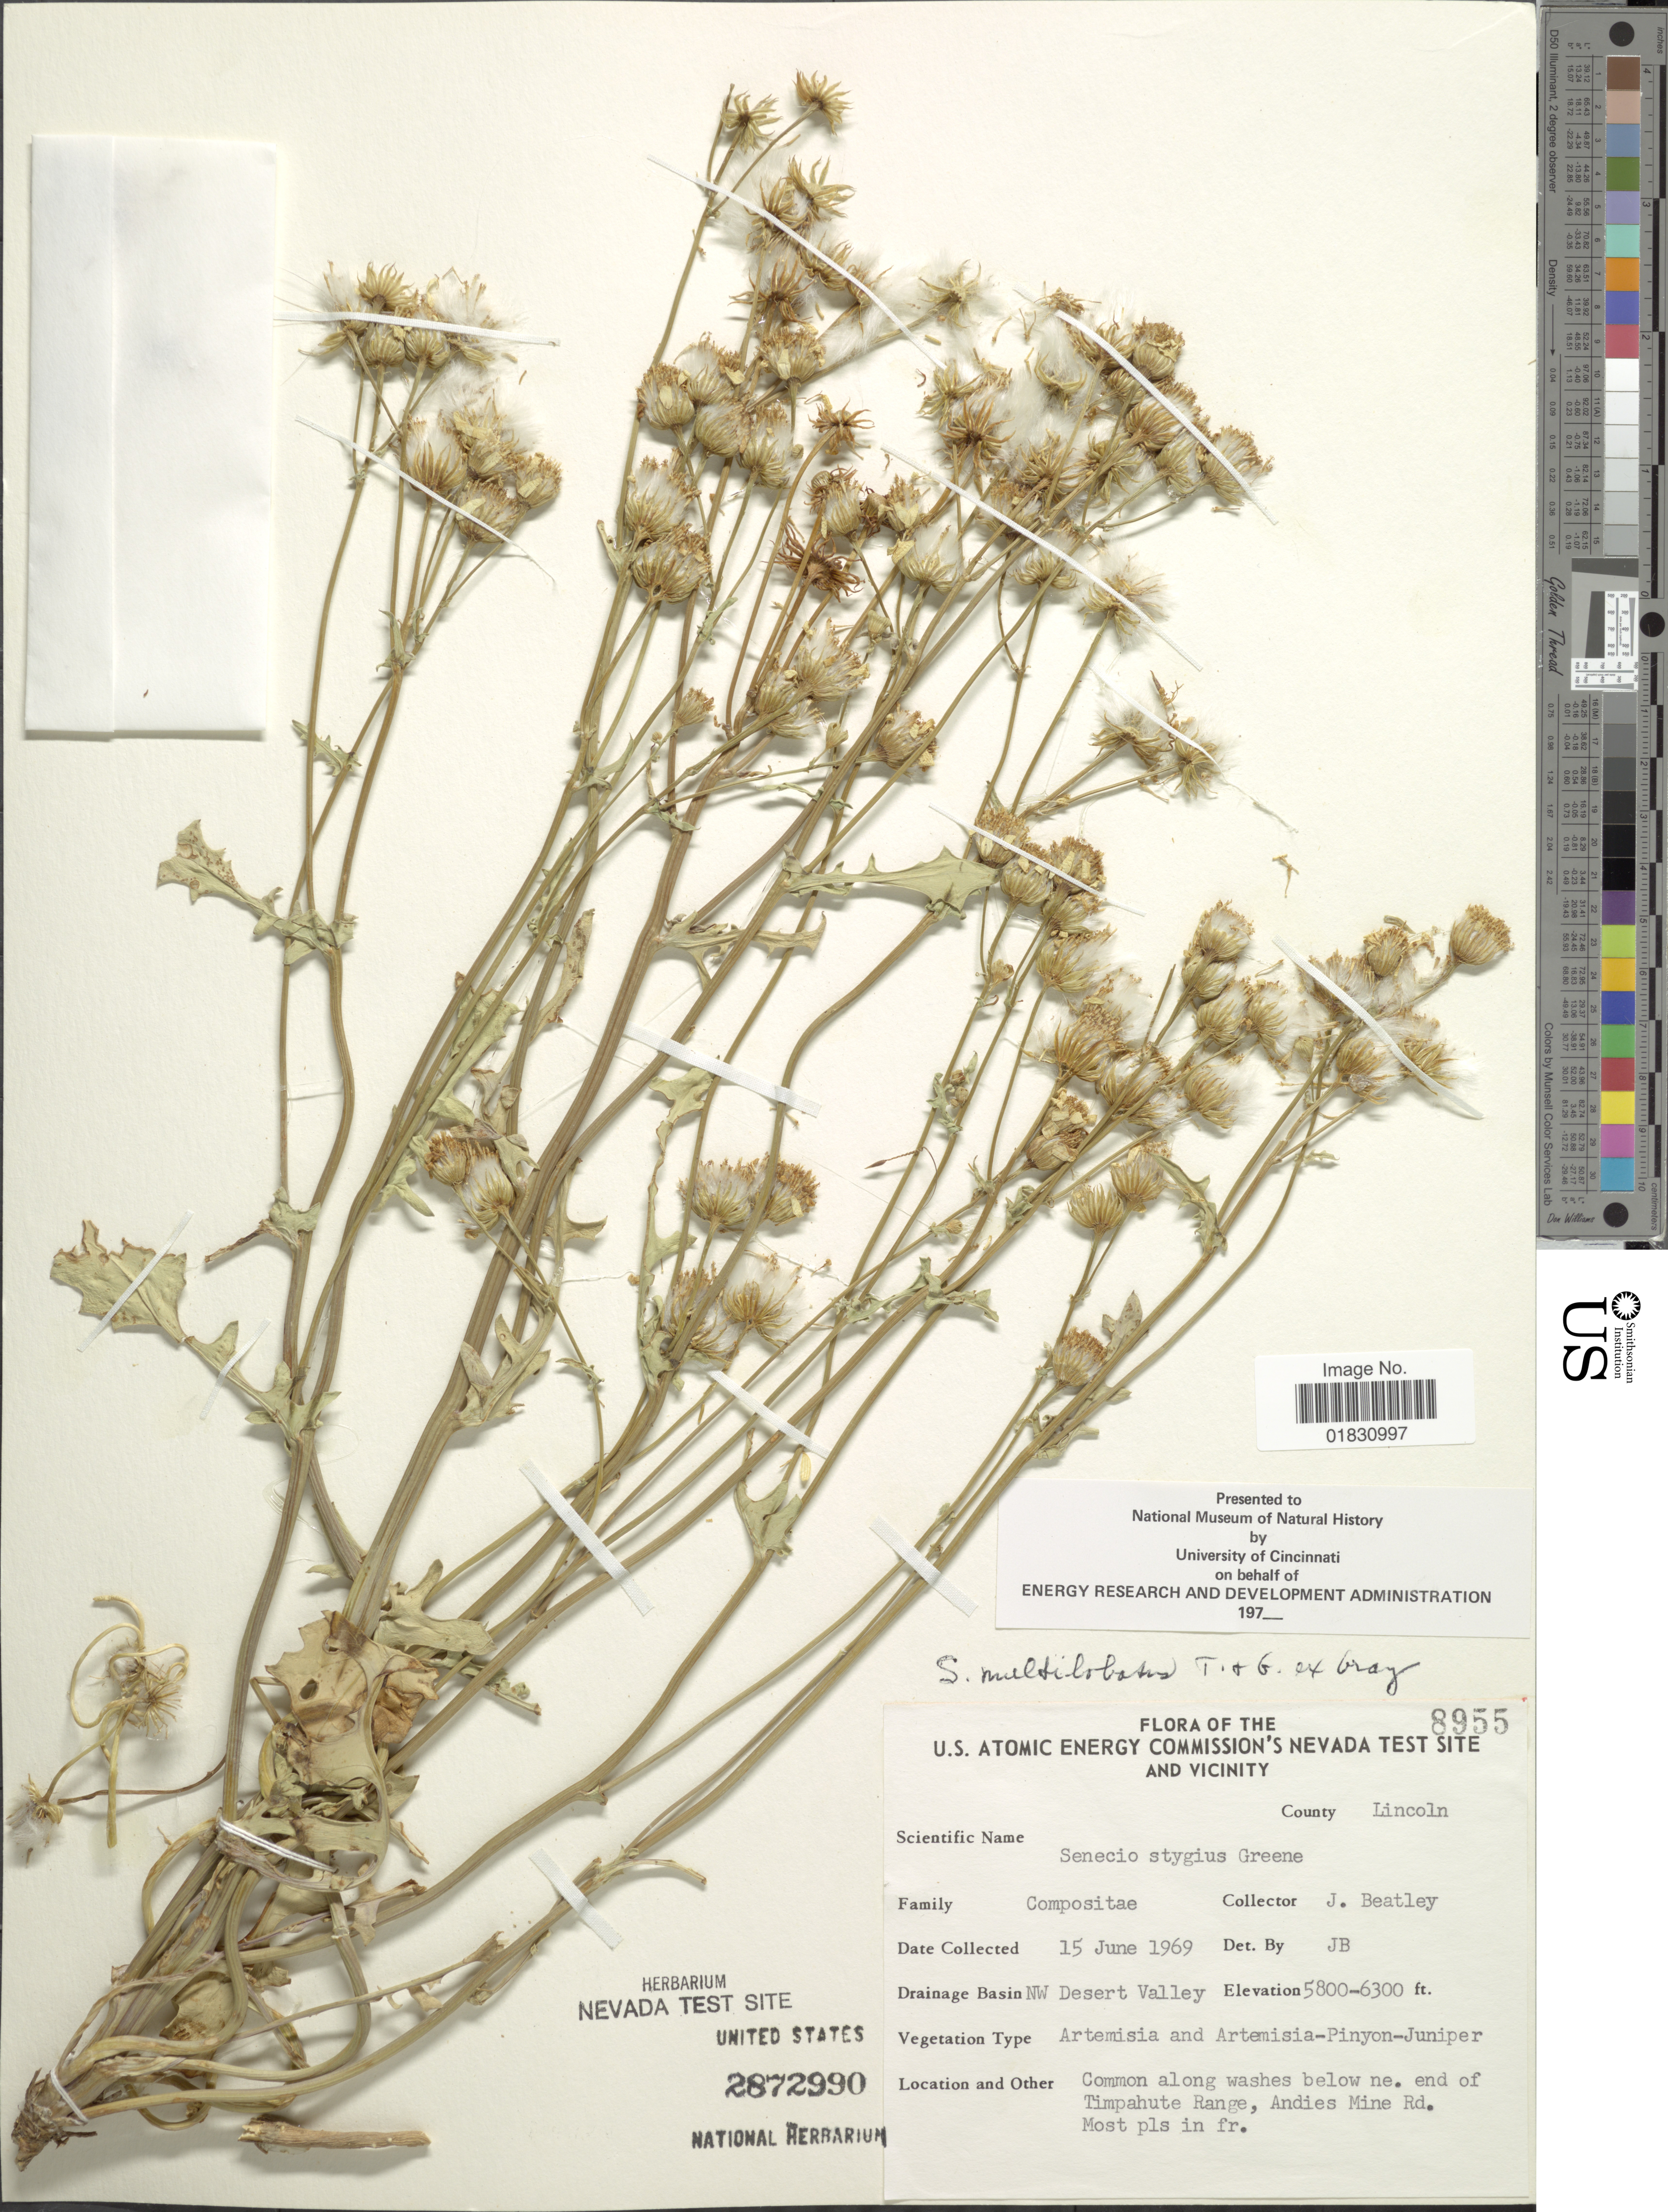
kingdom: Plantae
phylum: Tracheophyta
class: Magnoliopsida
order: Asterales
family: Asteraceae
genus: Packera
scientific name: Packera multilobata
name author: (Torr. & A. Gray) W.A. Weber & Á. Löve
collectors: J. C. Beatley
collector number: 8955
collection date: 1969-06-15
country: United States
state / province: Nevada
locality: U.S. Atomic Energy Commission's Nevada Test Site And Vicinity, County Lincoln, Drainage Basin NW Desert Valley, Common along washes below nr. end of Timpahute Range, Andies Mine Rd.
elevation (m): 1768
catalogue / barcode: US 2872990